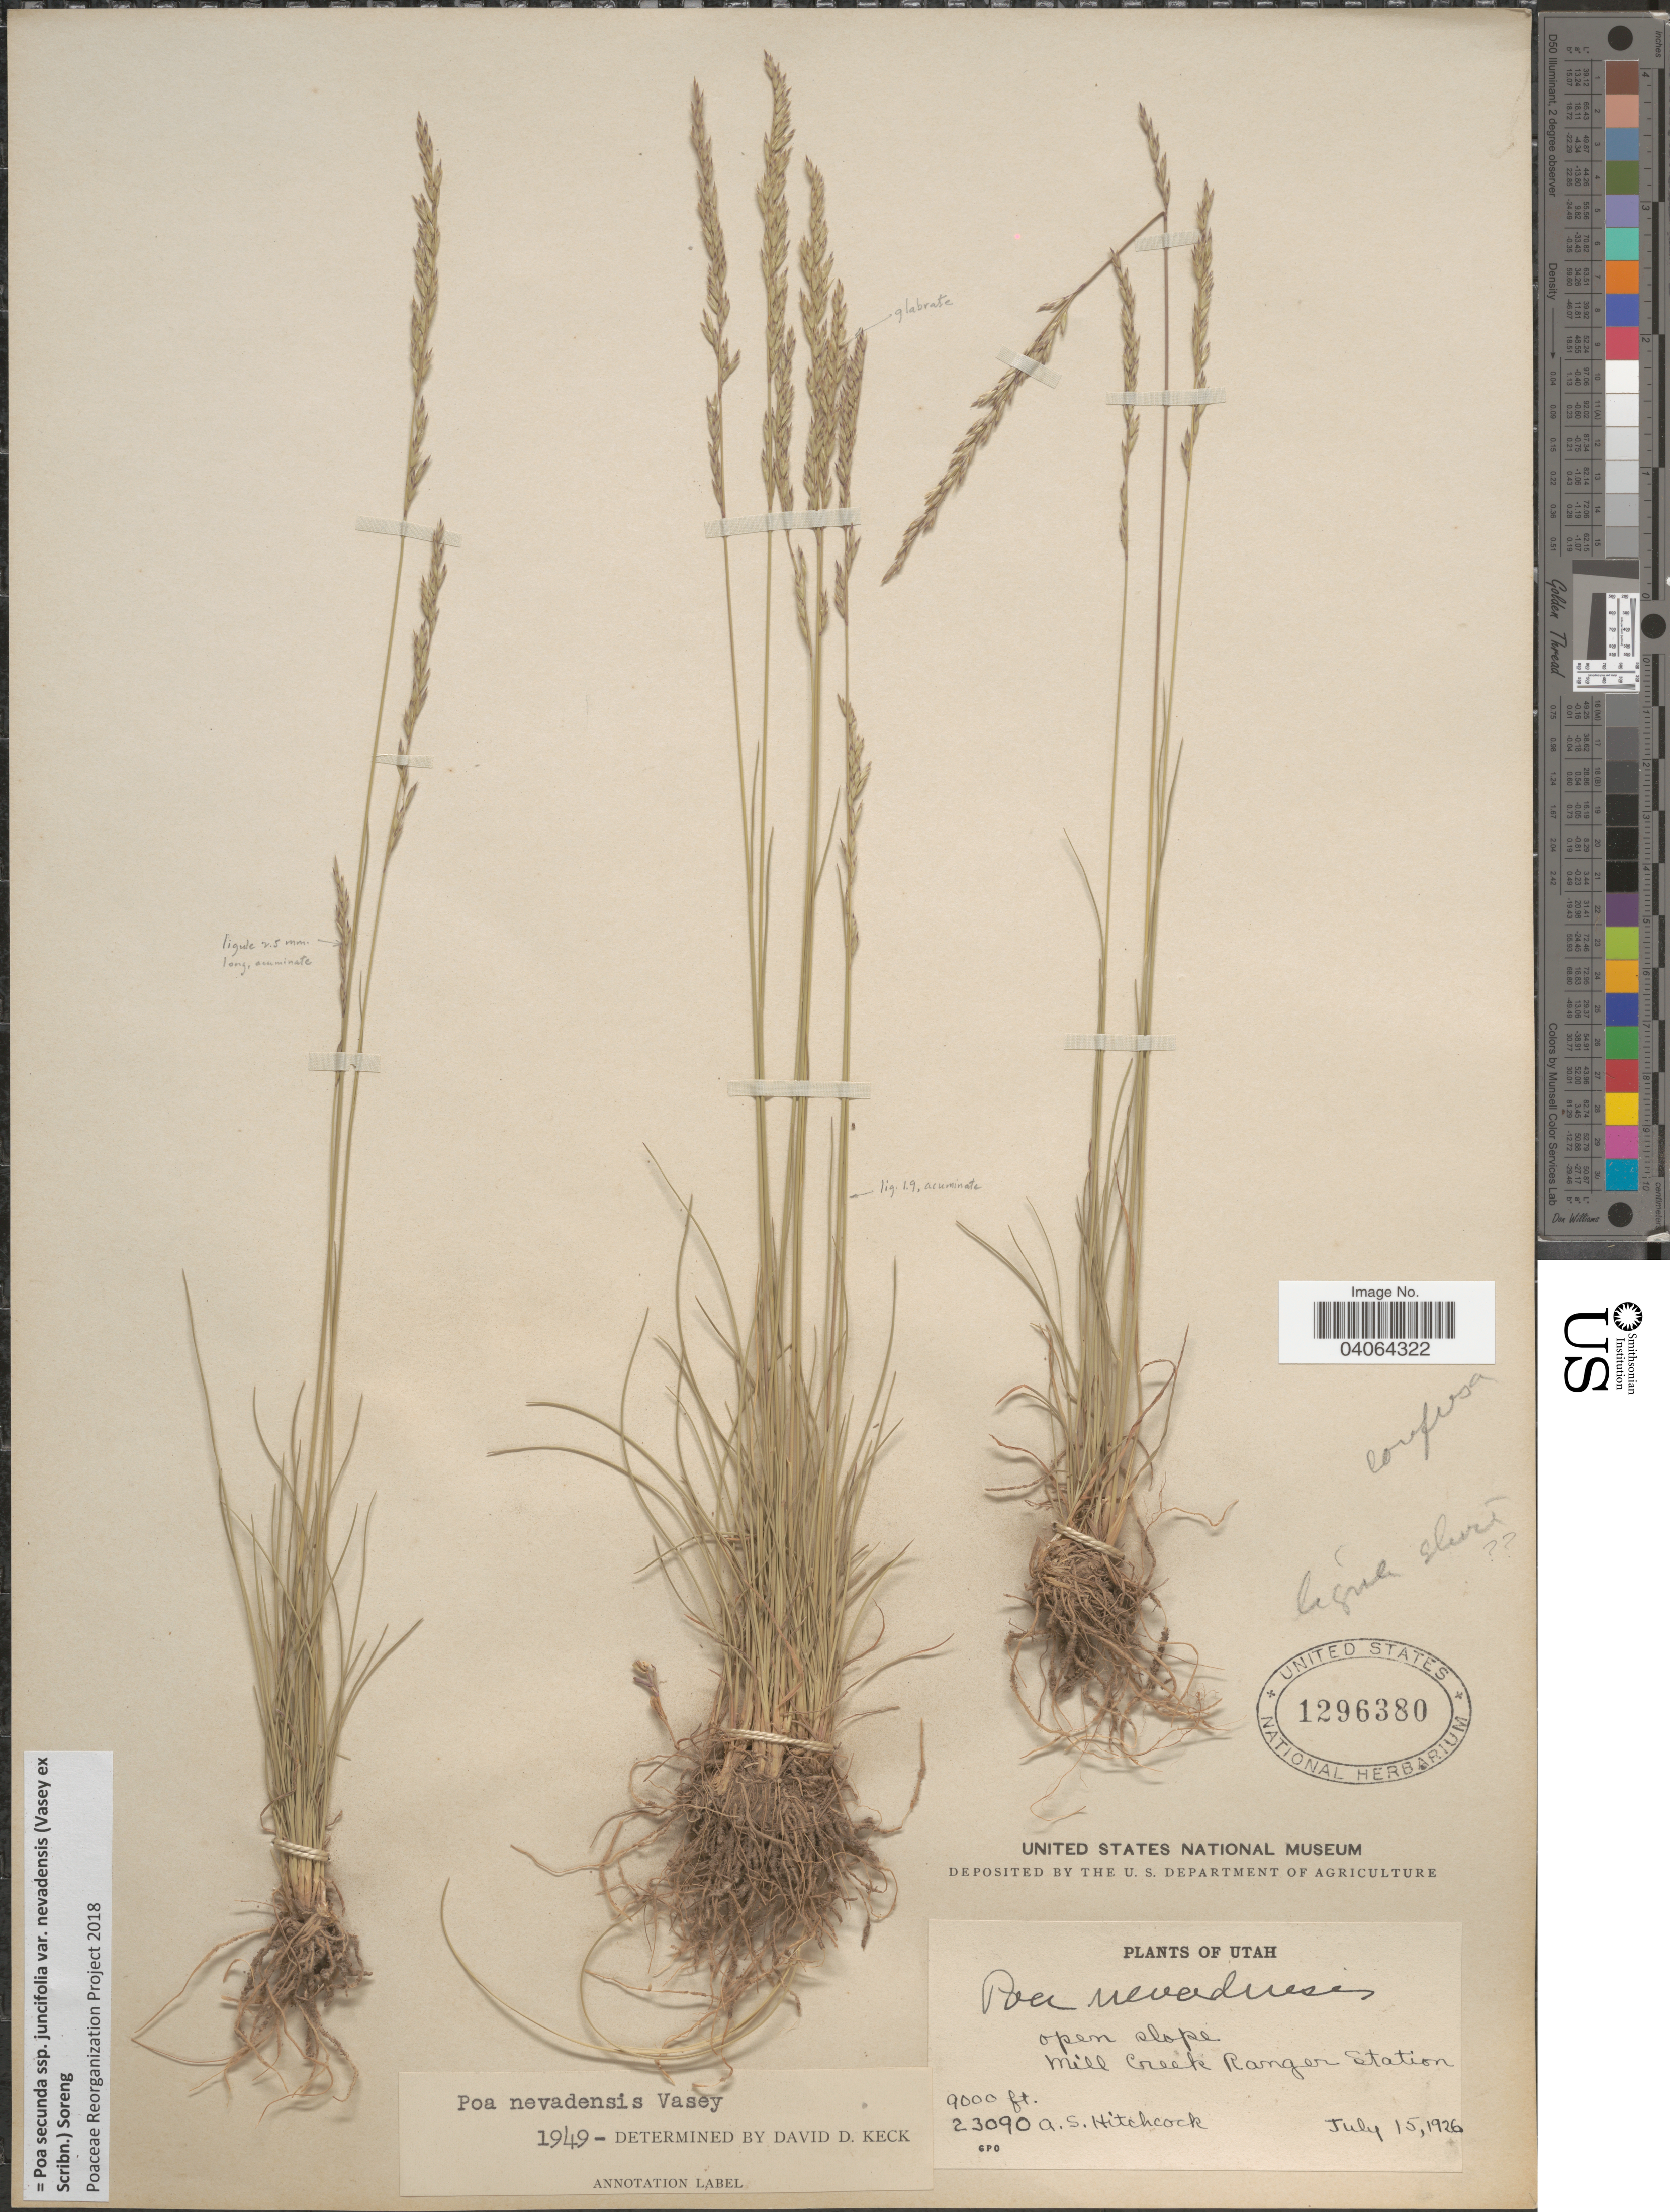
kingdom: Plantae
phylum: Tracheophyta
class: Liliopsida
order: Poales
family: Poaceae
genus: Poa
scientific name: Poa secunda subsp. juncifolia var. nevadensis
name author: (Vasey ex Scribn.) Soreng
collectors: A. S. Hitchcock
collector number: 23090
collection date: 1926-07-15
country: United States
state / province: Utah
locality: Mill Creek Ranger Station.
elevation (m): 2743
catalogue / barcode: US 1296380